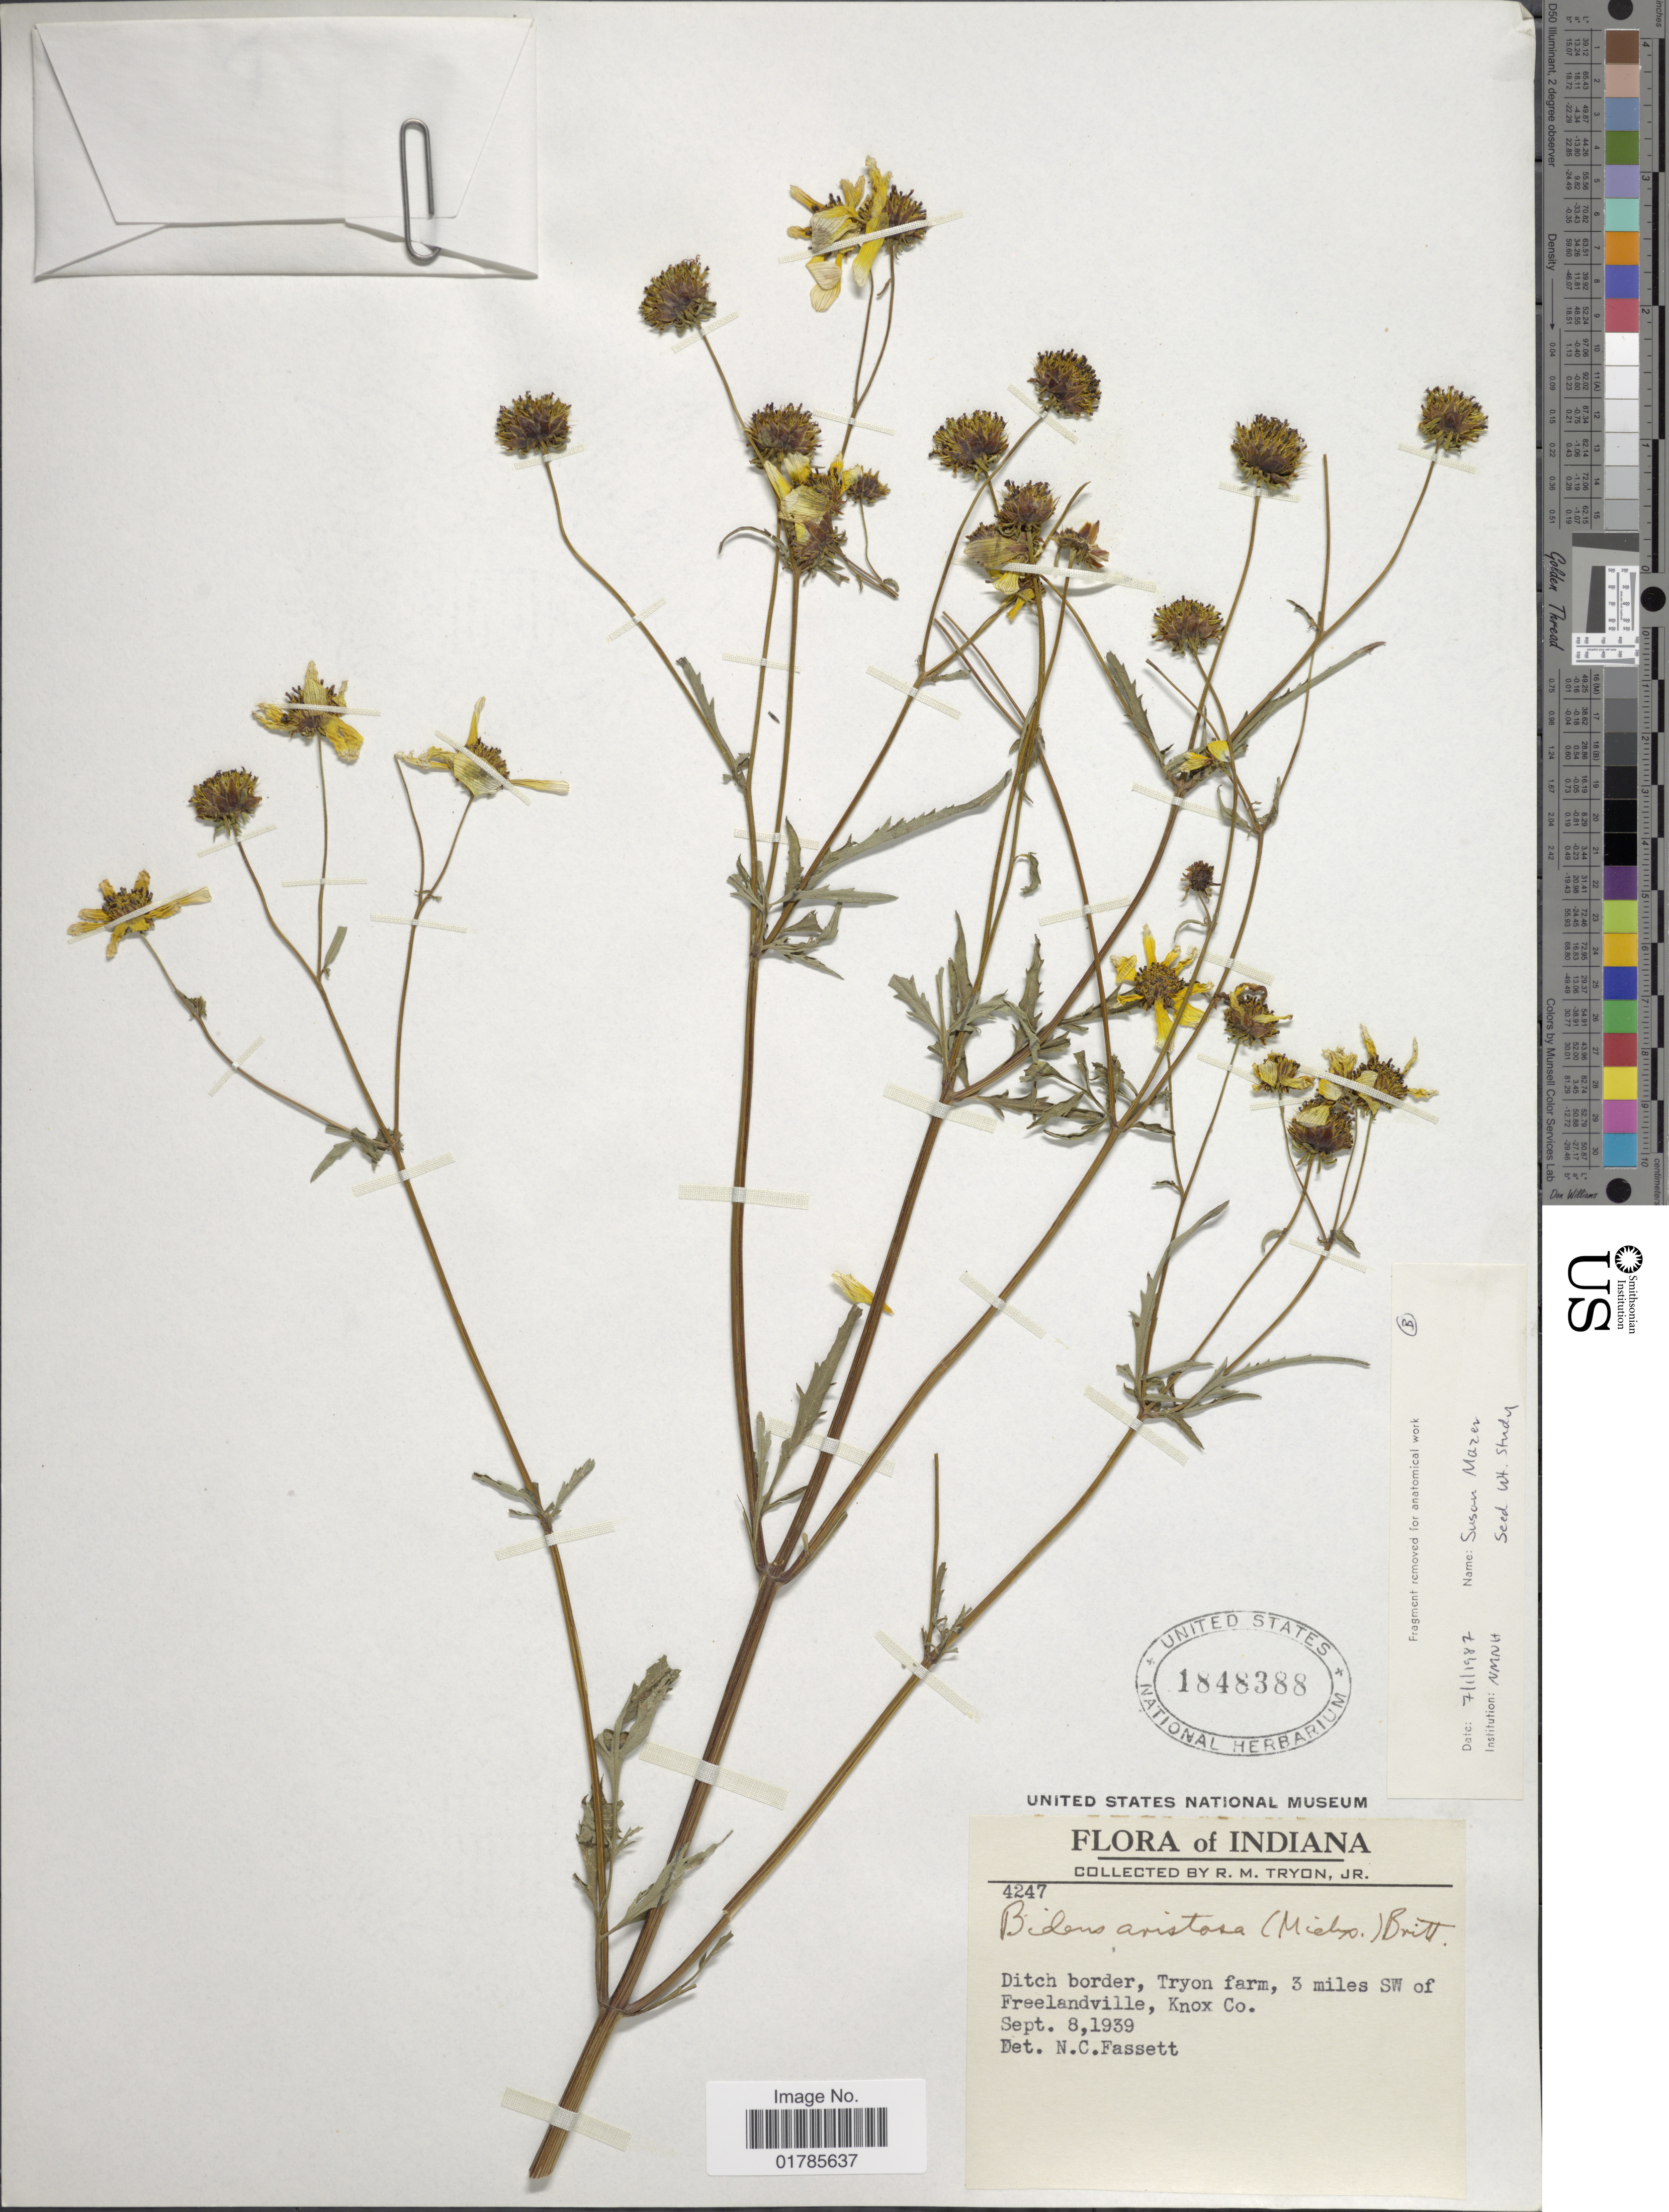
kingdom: Plantae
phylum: Tracheophyta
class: Magnoliopsida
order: Asterales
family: Asteraceae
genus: Bidens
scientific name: Bidens aristosa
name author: (Michx.) Britton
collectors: R. M. Tryon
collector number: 4247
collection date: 1939-09-08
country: United States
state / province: Indiana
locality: Ditch border, tryon farm, 3 miles SW of Freelandville, Knox Co.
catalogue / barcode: US 1848388